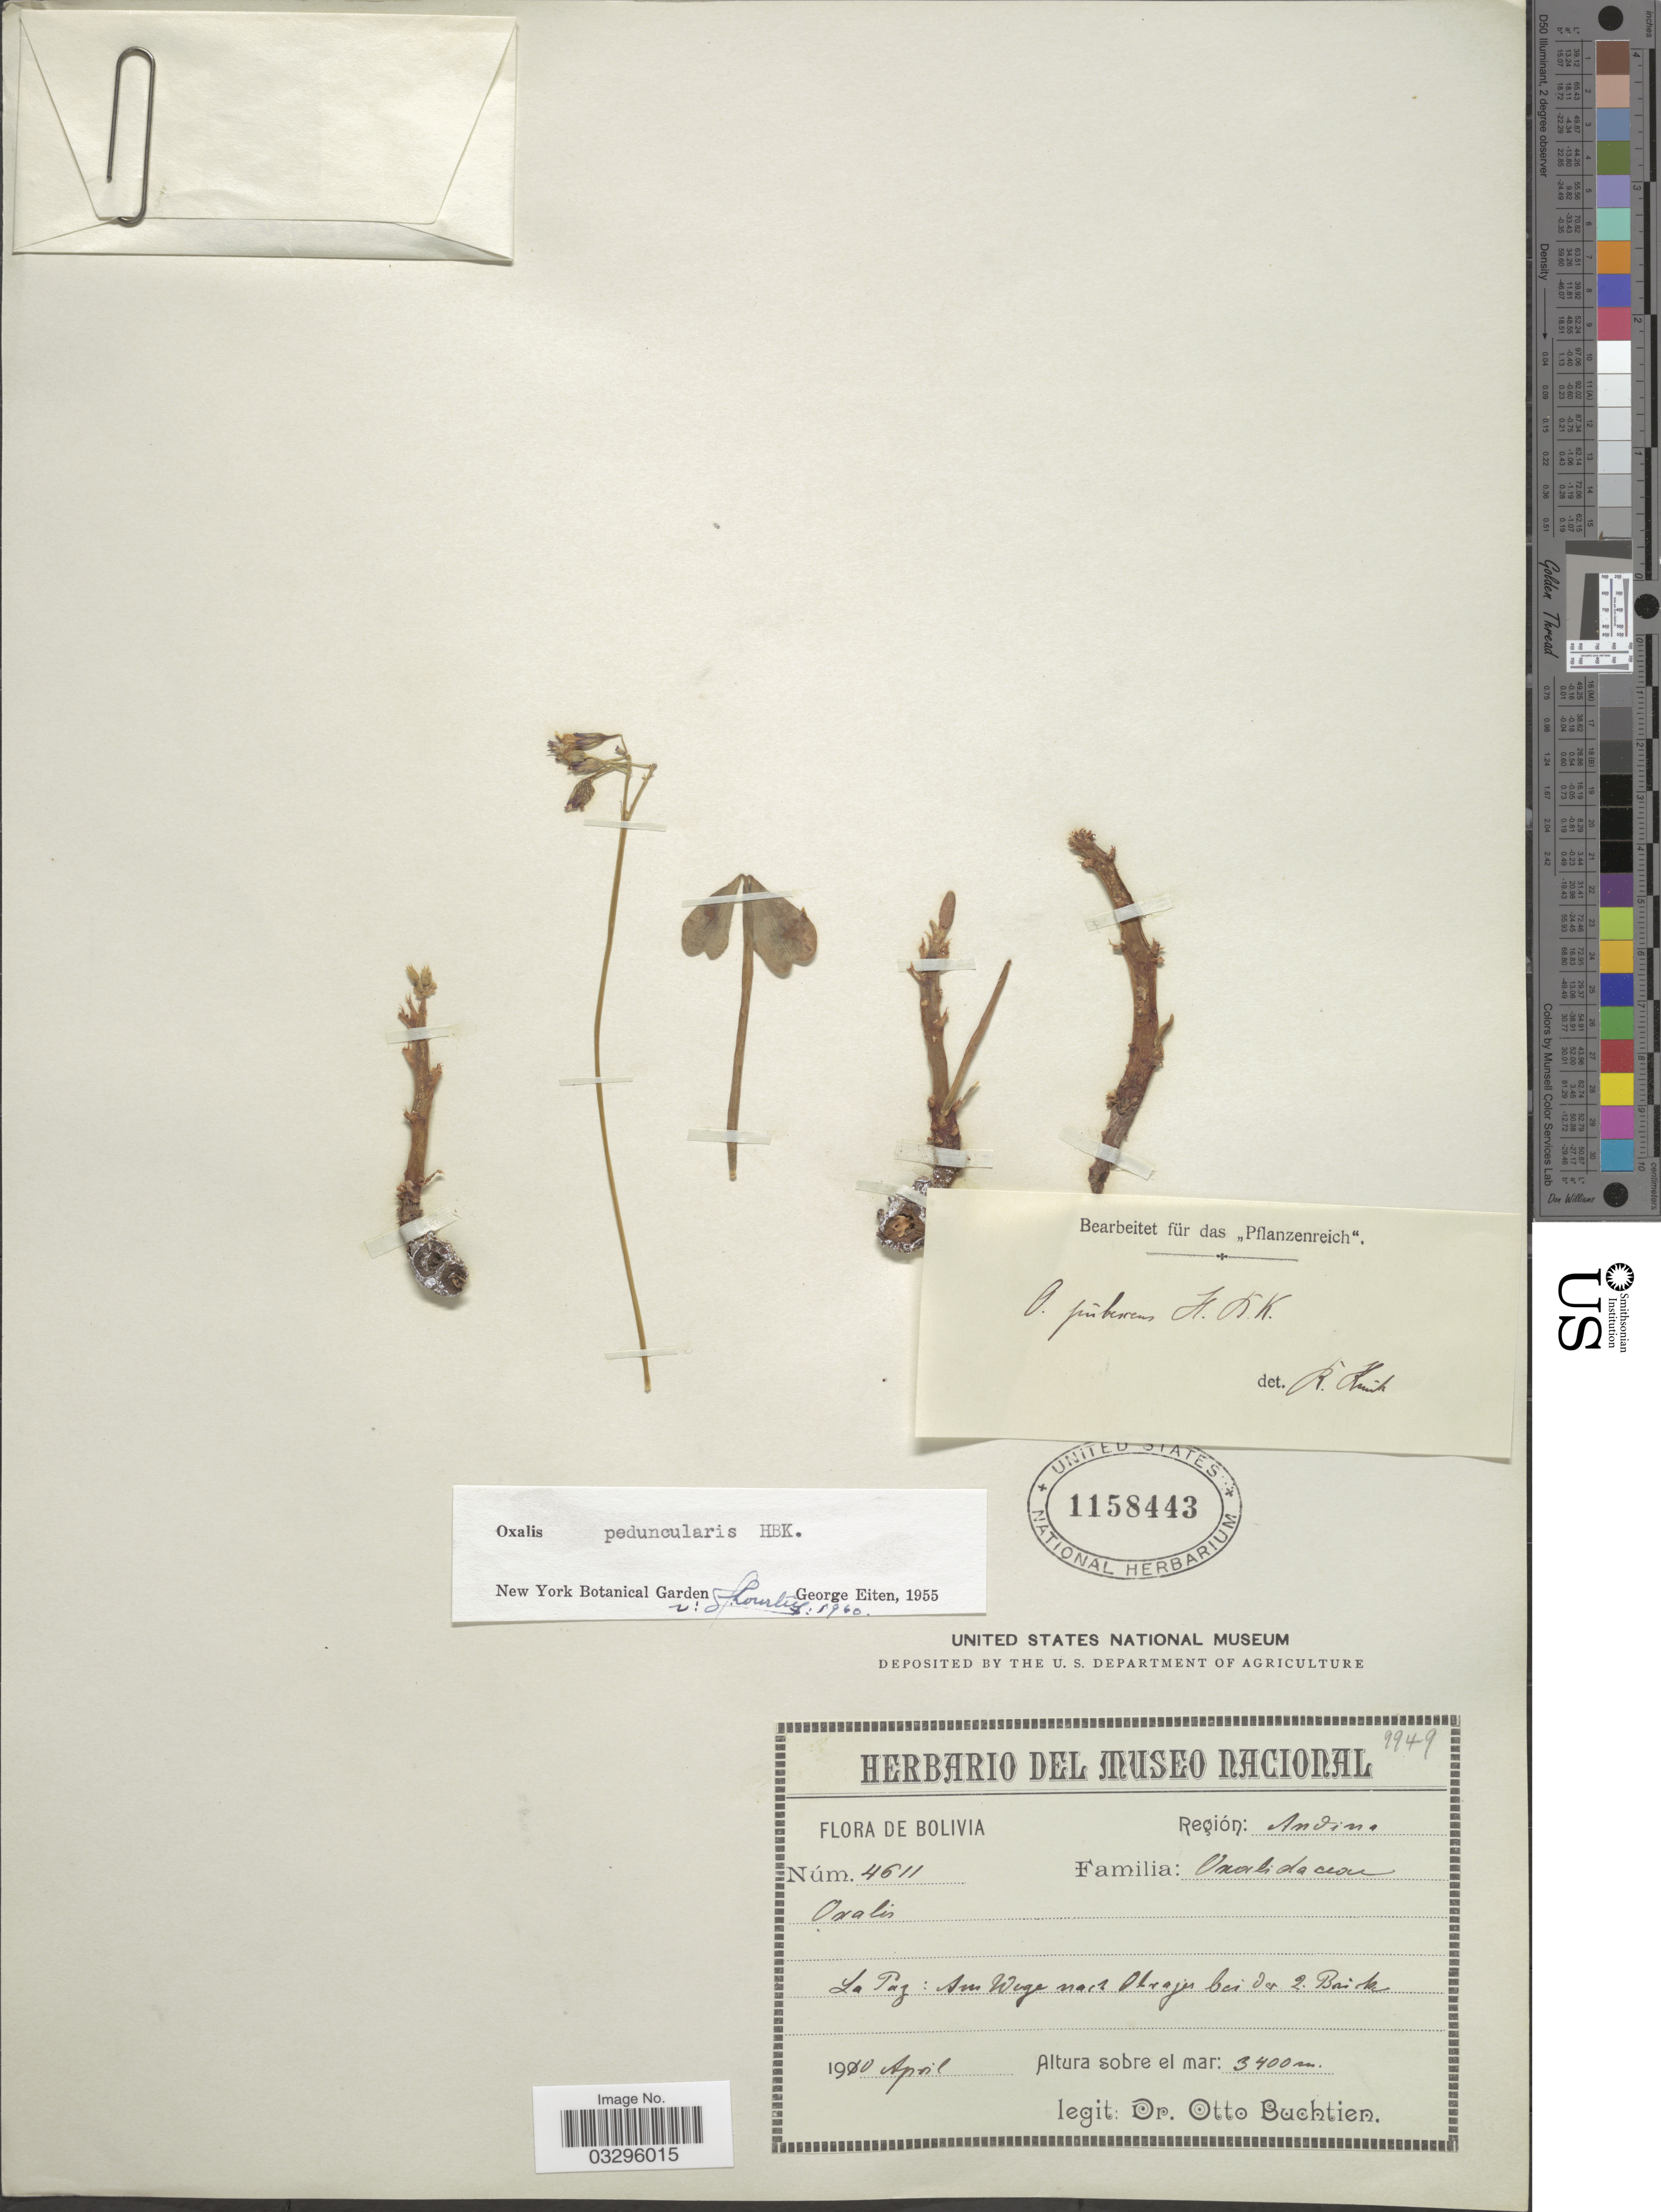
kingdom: Plantae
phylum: Tracheophyta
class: Magnoliopsida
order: Oxalidales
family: Oxalidaceae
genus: Oxalis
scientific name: Oxalis peduncularis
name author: Kunth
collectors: O. Buchtien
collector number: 4611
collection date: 1910-04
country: Bolivia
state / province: La Paz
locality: Región: Andina. Am Wege nach Obrajes bei der 2 Bricke.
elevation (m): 3400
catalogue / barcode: US 1158443